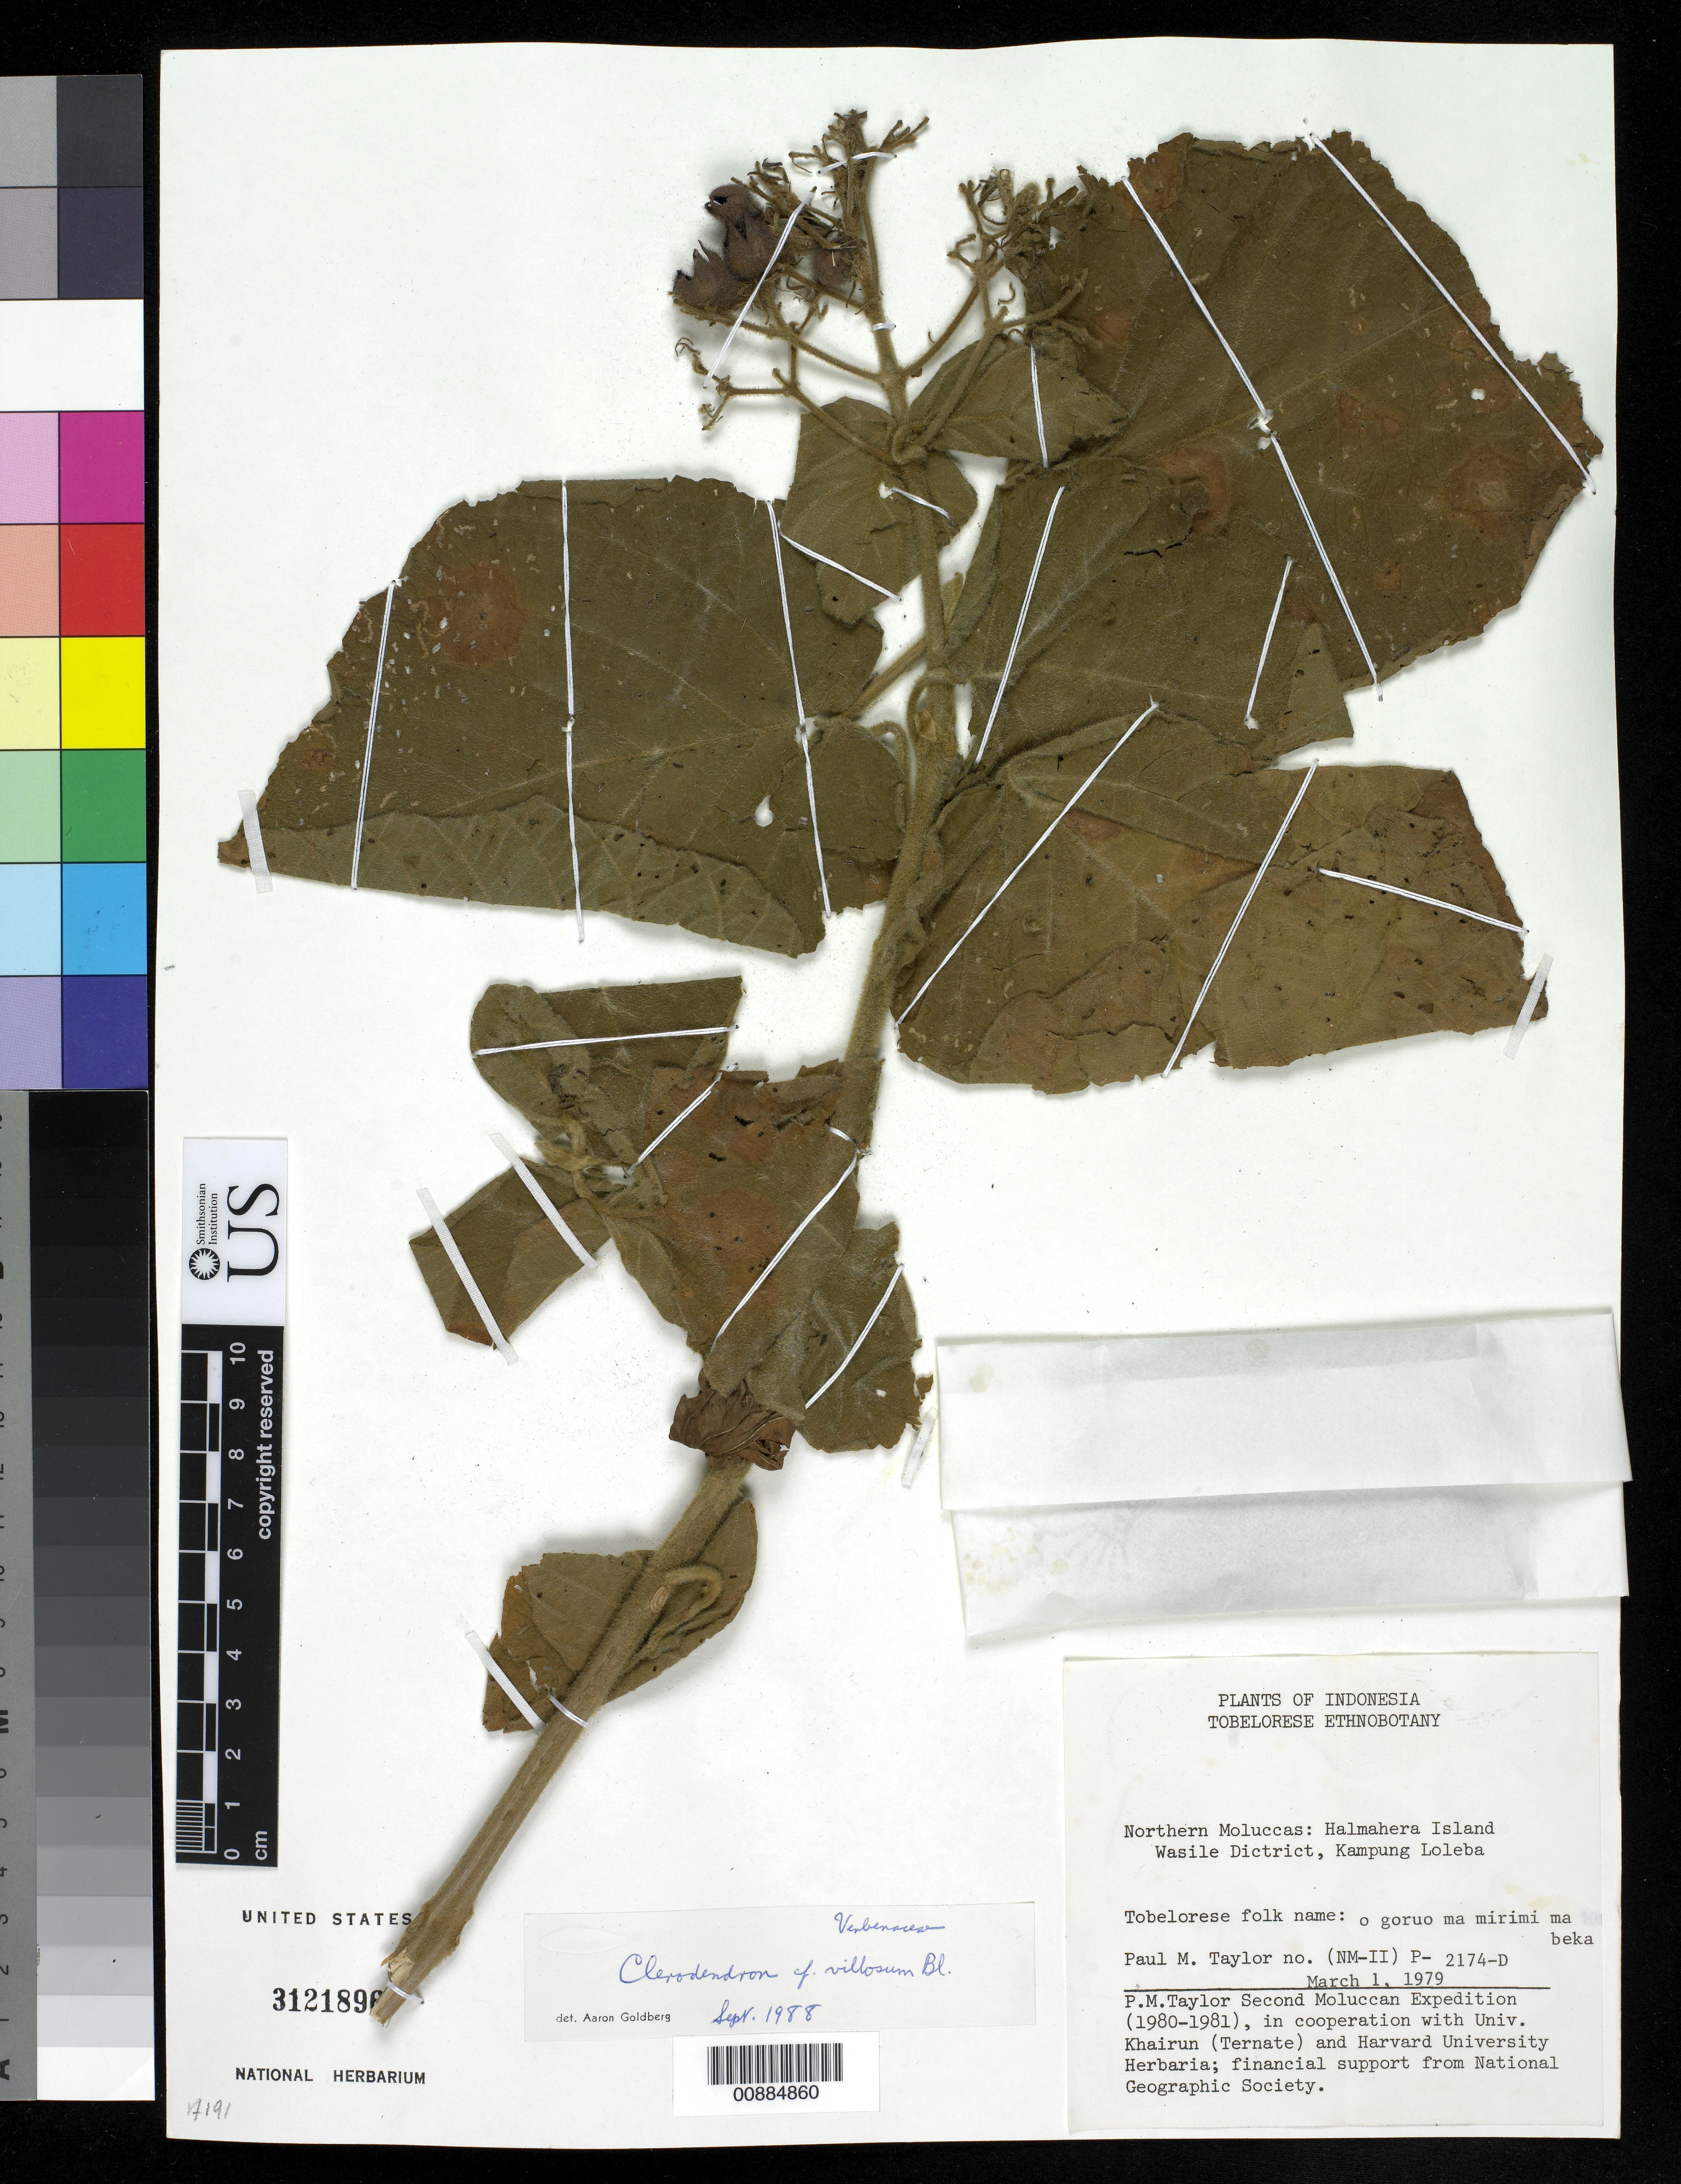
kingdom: Plantae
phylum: Tracheophyta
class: Magnoliopsida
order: Lamiales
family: Lamiaceae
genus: Clerodendrum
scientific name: Clerodendrum villosum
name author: Blume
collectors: P. M. Taylor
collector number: P 2174 D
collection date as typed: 01 Mar 1979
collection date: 1979-03-01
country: Indonesia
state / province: Maluku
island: Halmahera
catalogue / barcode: US 3121896